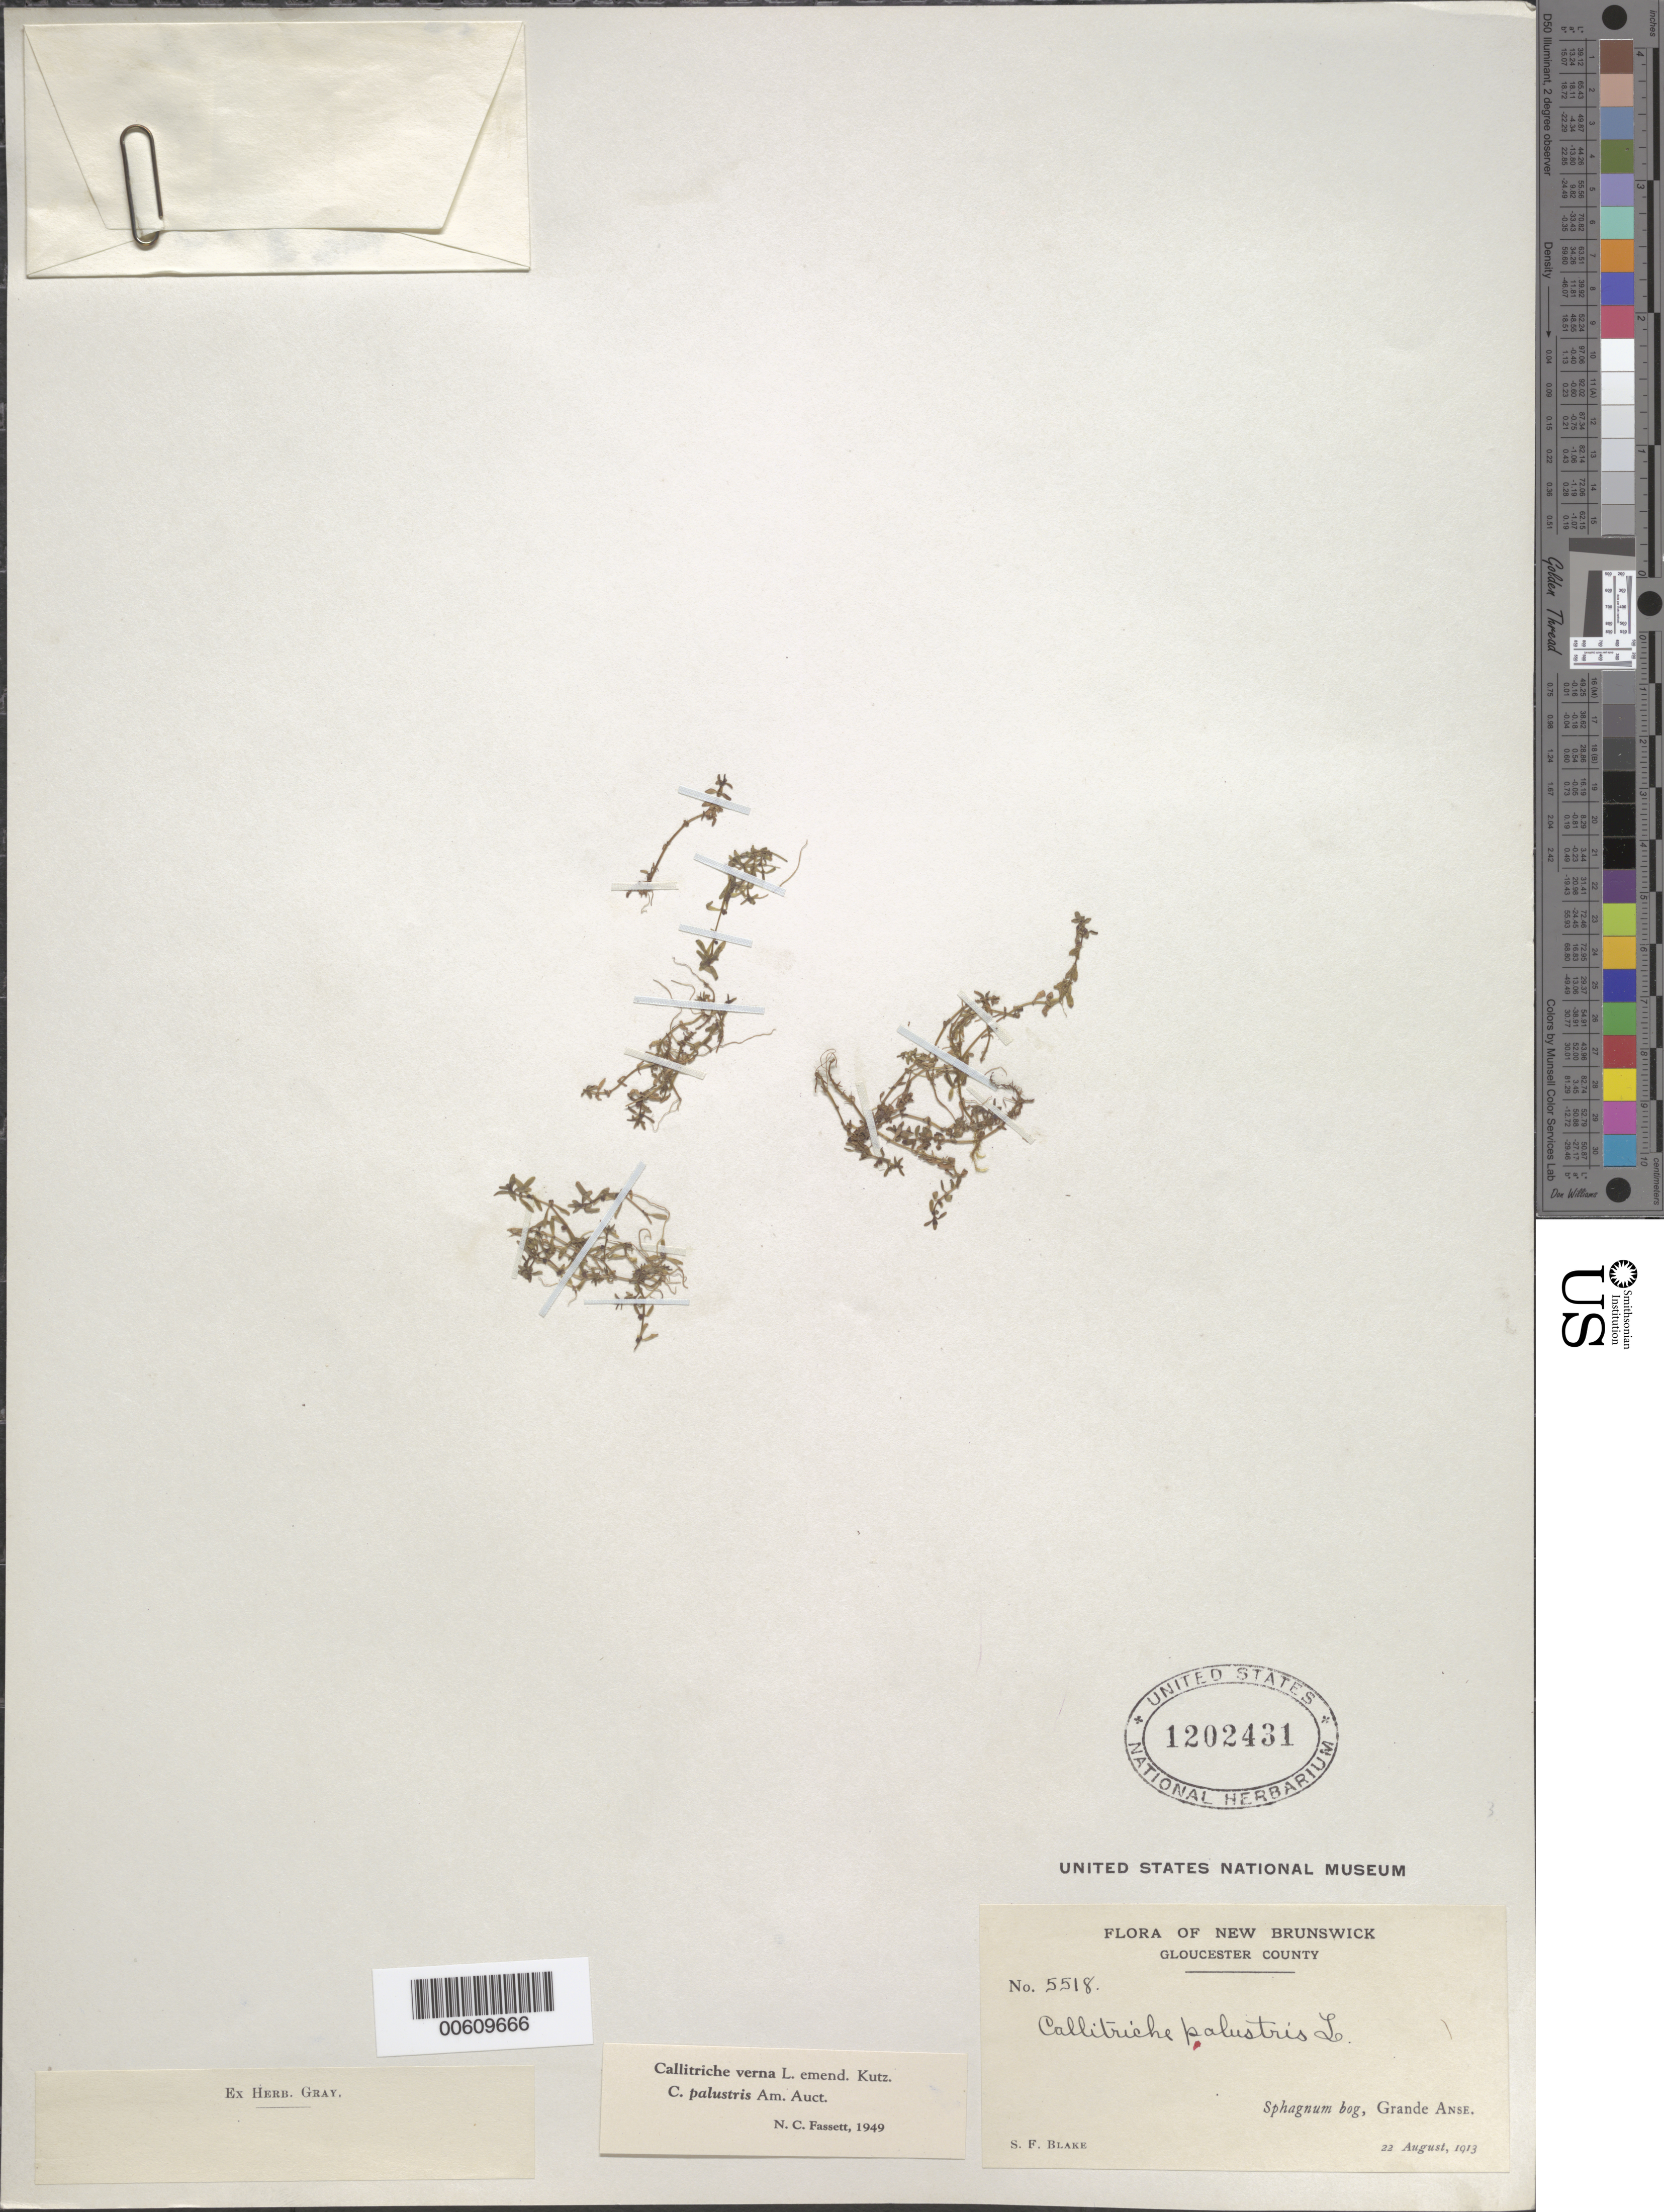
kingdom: Plantae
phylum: Tracheophyta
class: Magnoliopsida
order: Lamiales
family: Plantaginaceae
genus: Callitriche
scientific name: Callitriche verna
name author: L.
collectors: S. Blake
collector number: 5518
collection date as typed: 22 Aug 1913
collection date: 1913-08-22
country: Canada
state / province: New Brunswick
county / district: Gloucester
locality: Grande Anse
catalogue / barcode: US 1202431